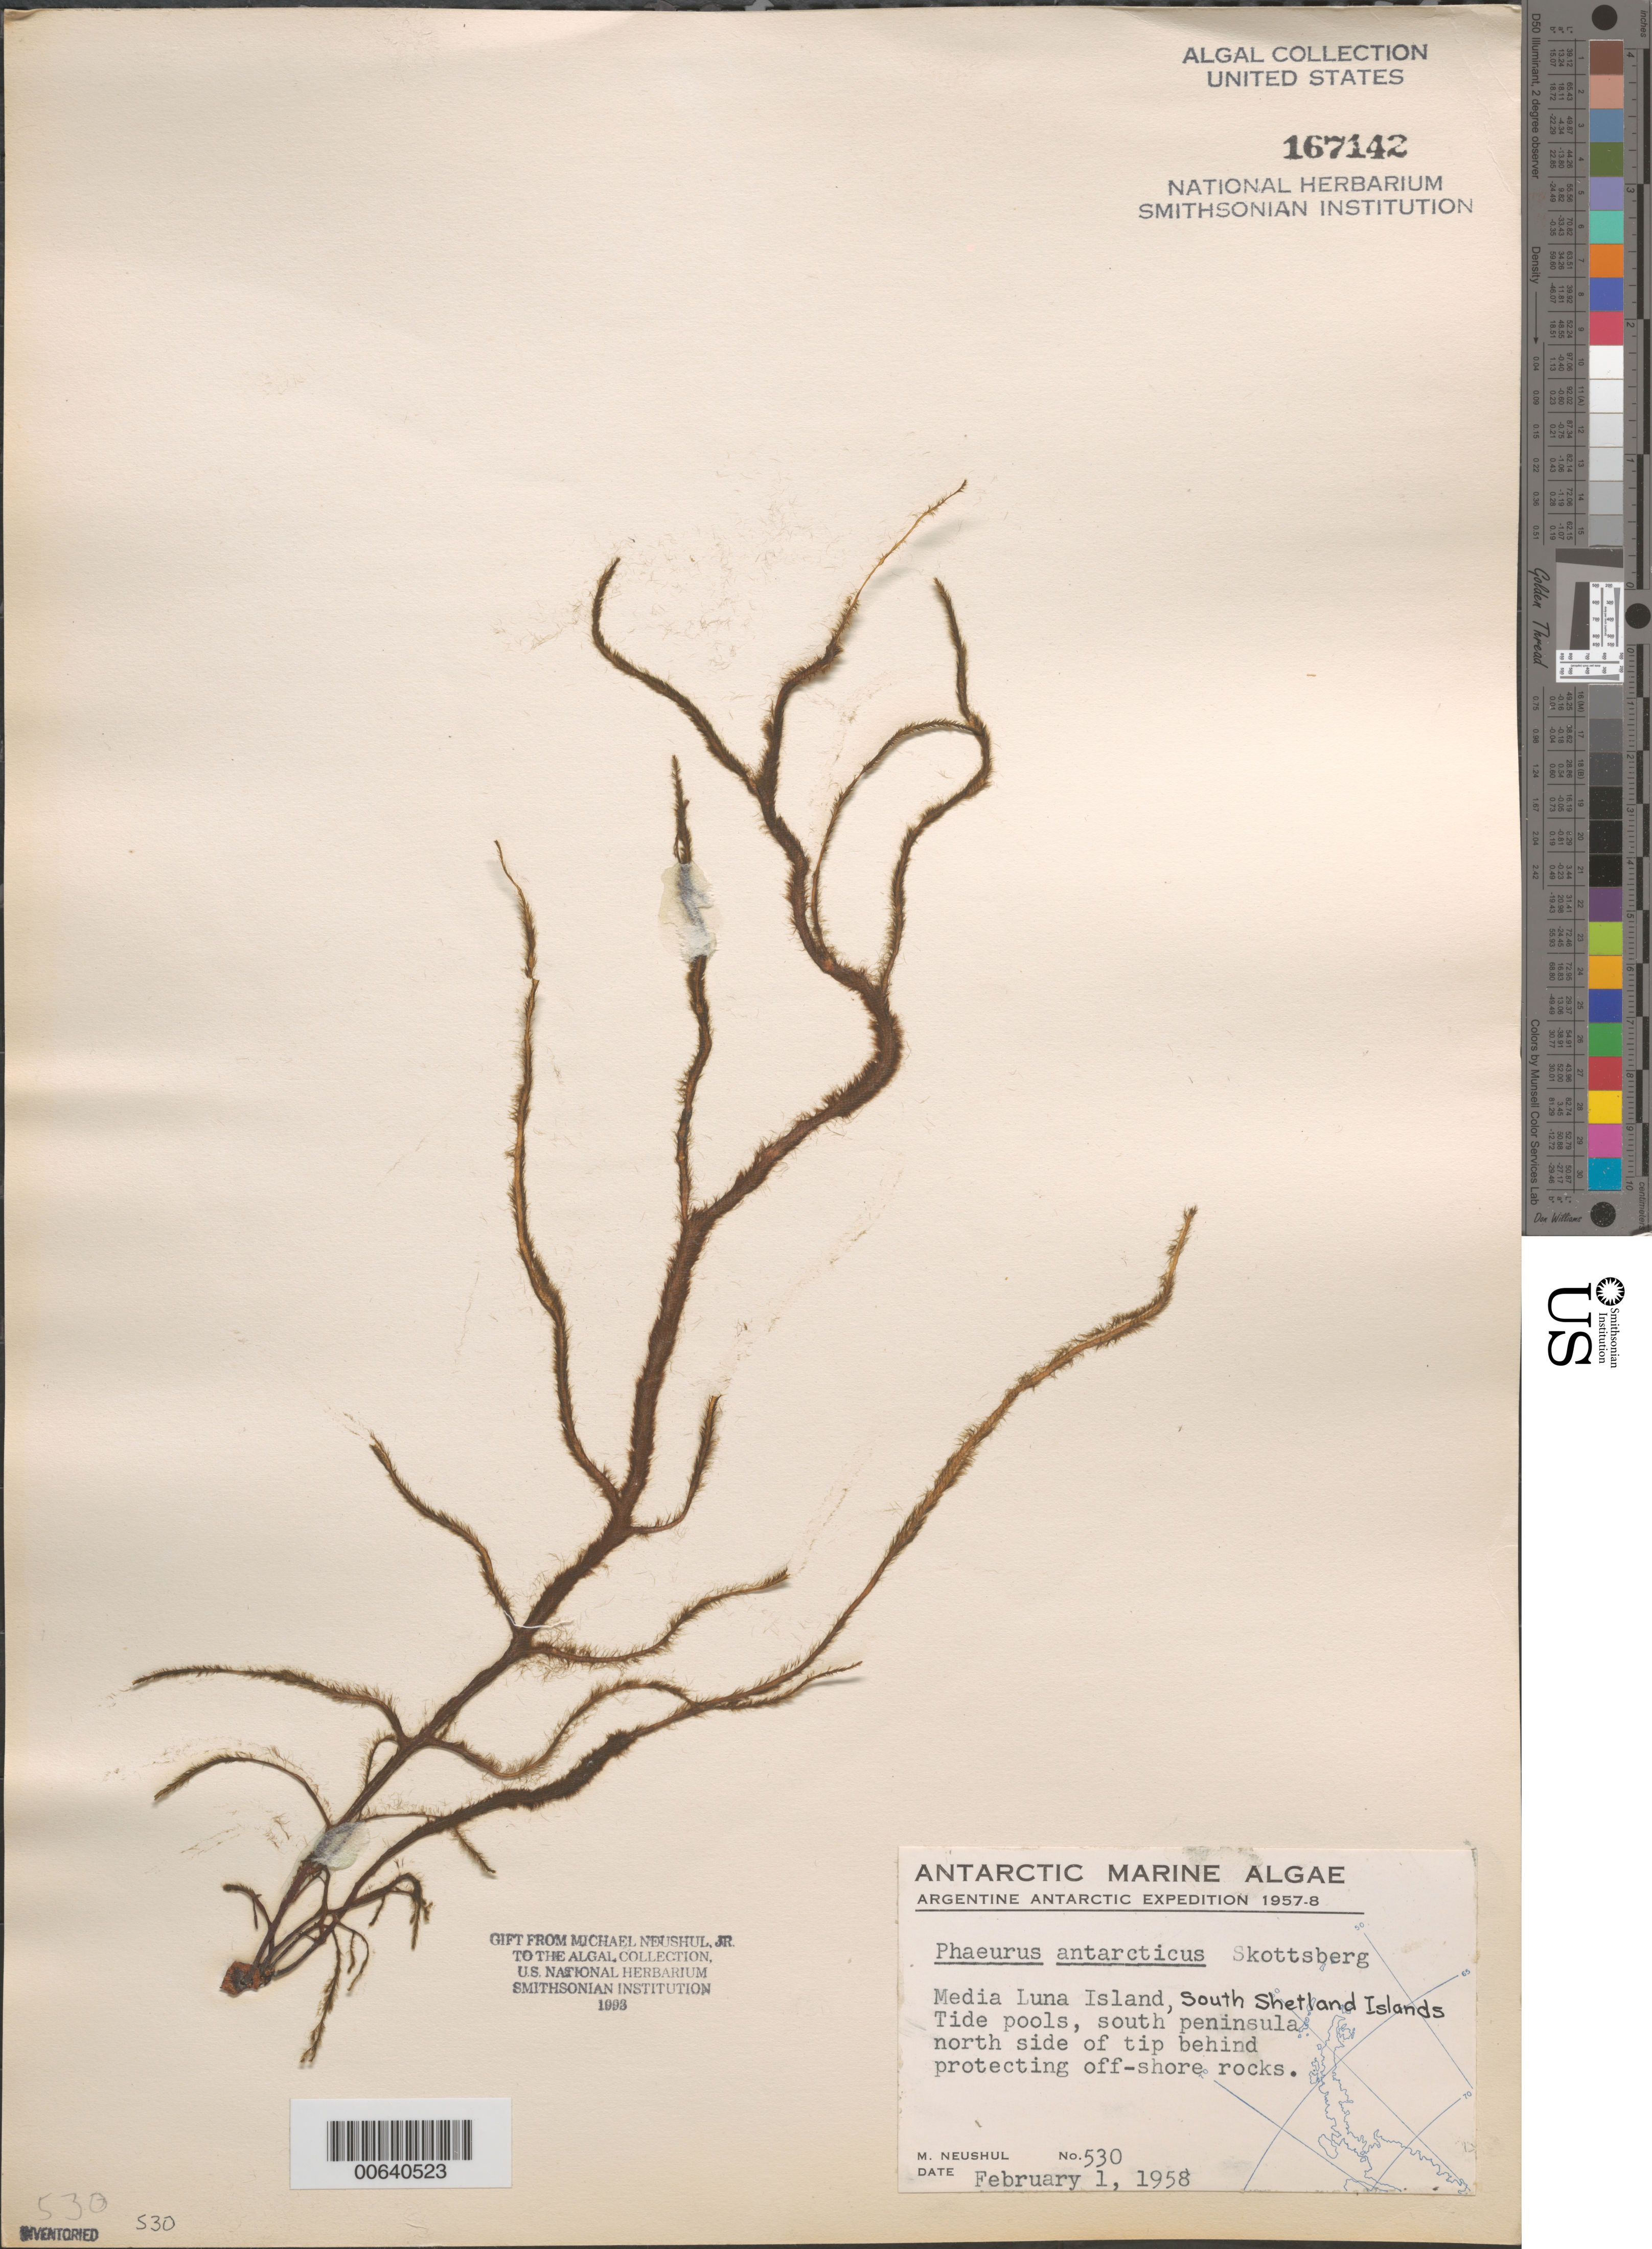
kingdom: Chromista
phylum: Ochrophyta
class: Phaeophyceae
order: Desmarestiales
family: Desmarestiaceae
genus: Phaeurus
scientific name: Phaeurus antarcticus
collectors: M. Neushul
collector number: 530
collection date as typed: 01 Feb 1958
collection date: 1958-02-01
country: Antarctica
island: Half Moon Island (Media Luna Island)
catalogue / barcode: US 167142